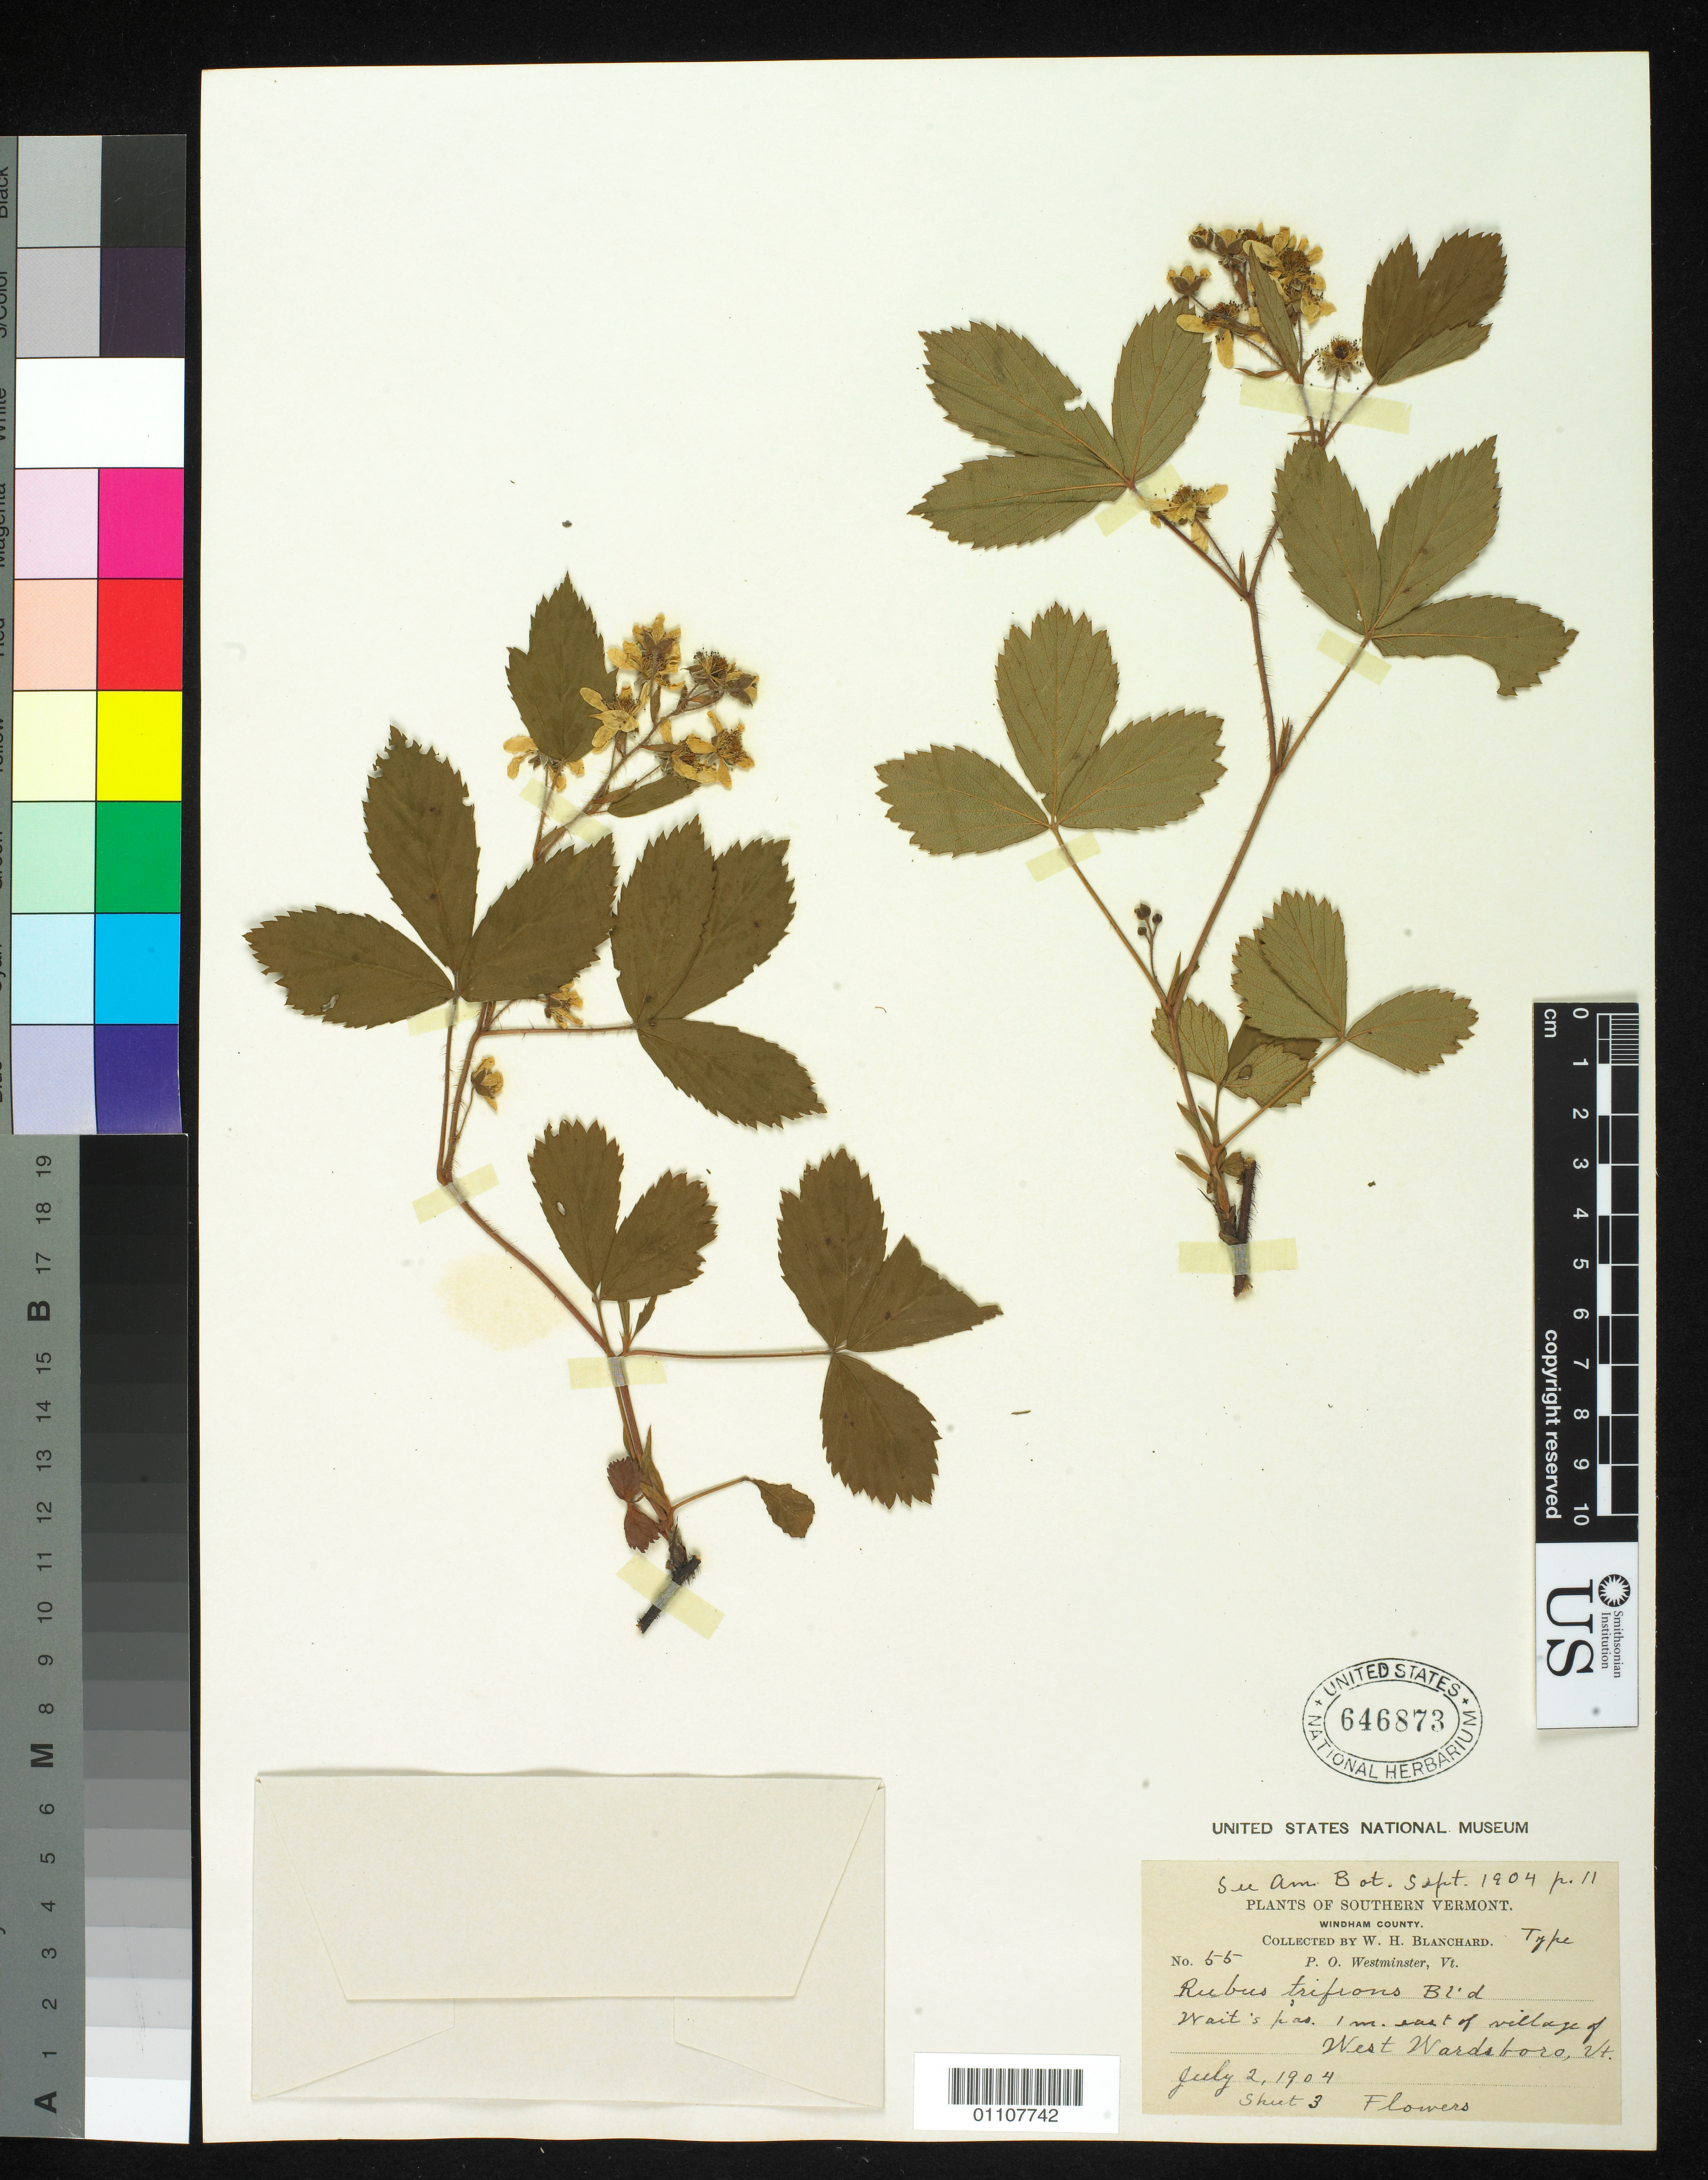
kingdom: Plantae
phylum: Tracheophyta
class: Magnoliopsida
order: Rosales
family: Rosaceae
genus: Rubus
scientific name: Rubus trifrons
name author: Blanch.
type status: Syntype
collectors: W. H. Blanchard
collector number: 55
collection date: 1904-07-02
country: United States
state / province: Vermont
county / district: Windham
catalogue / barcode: US 646873